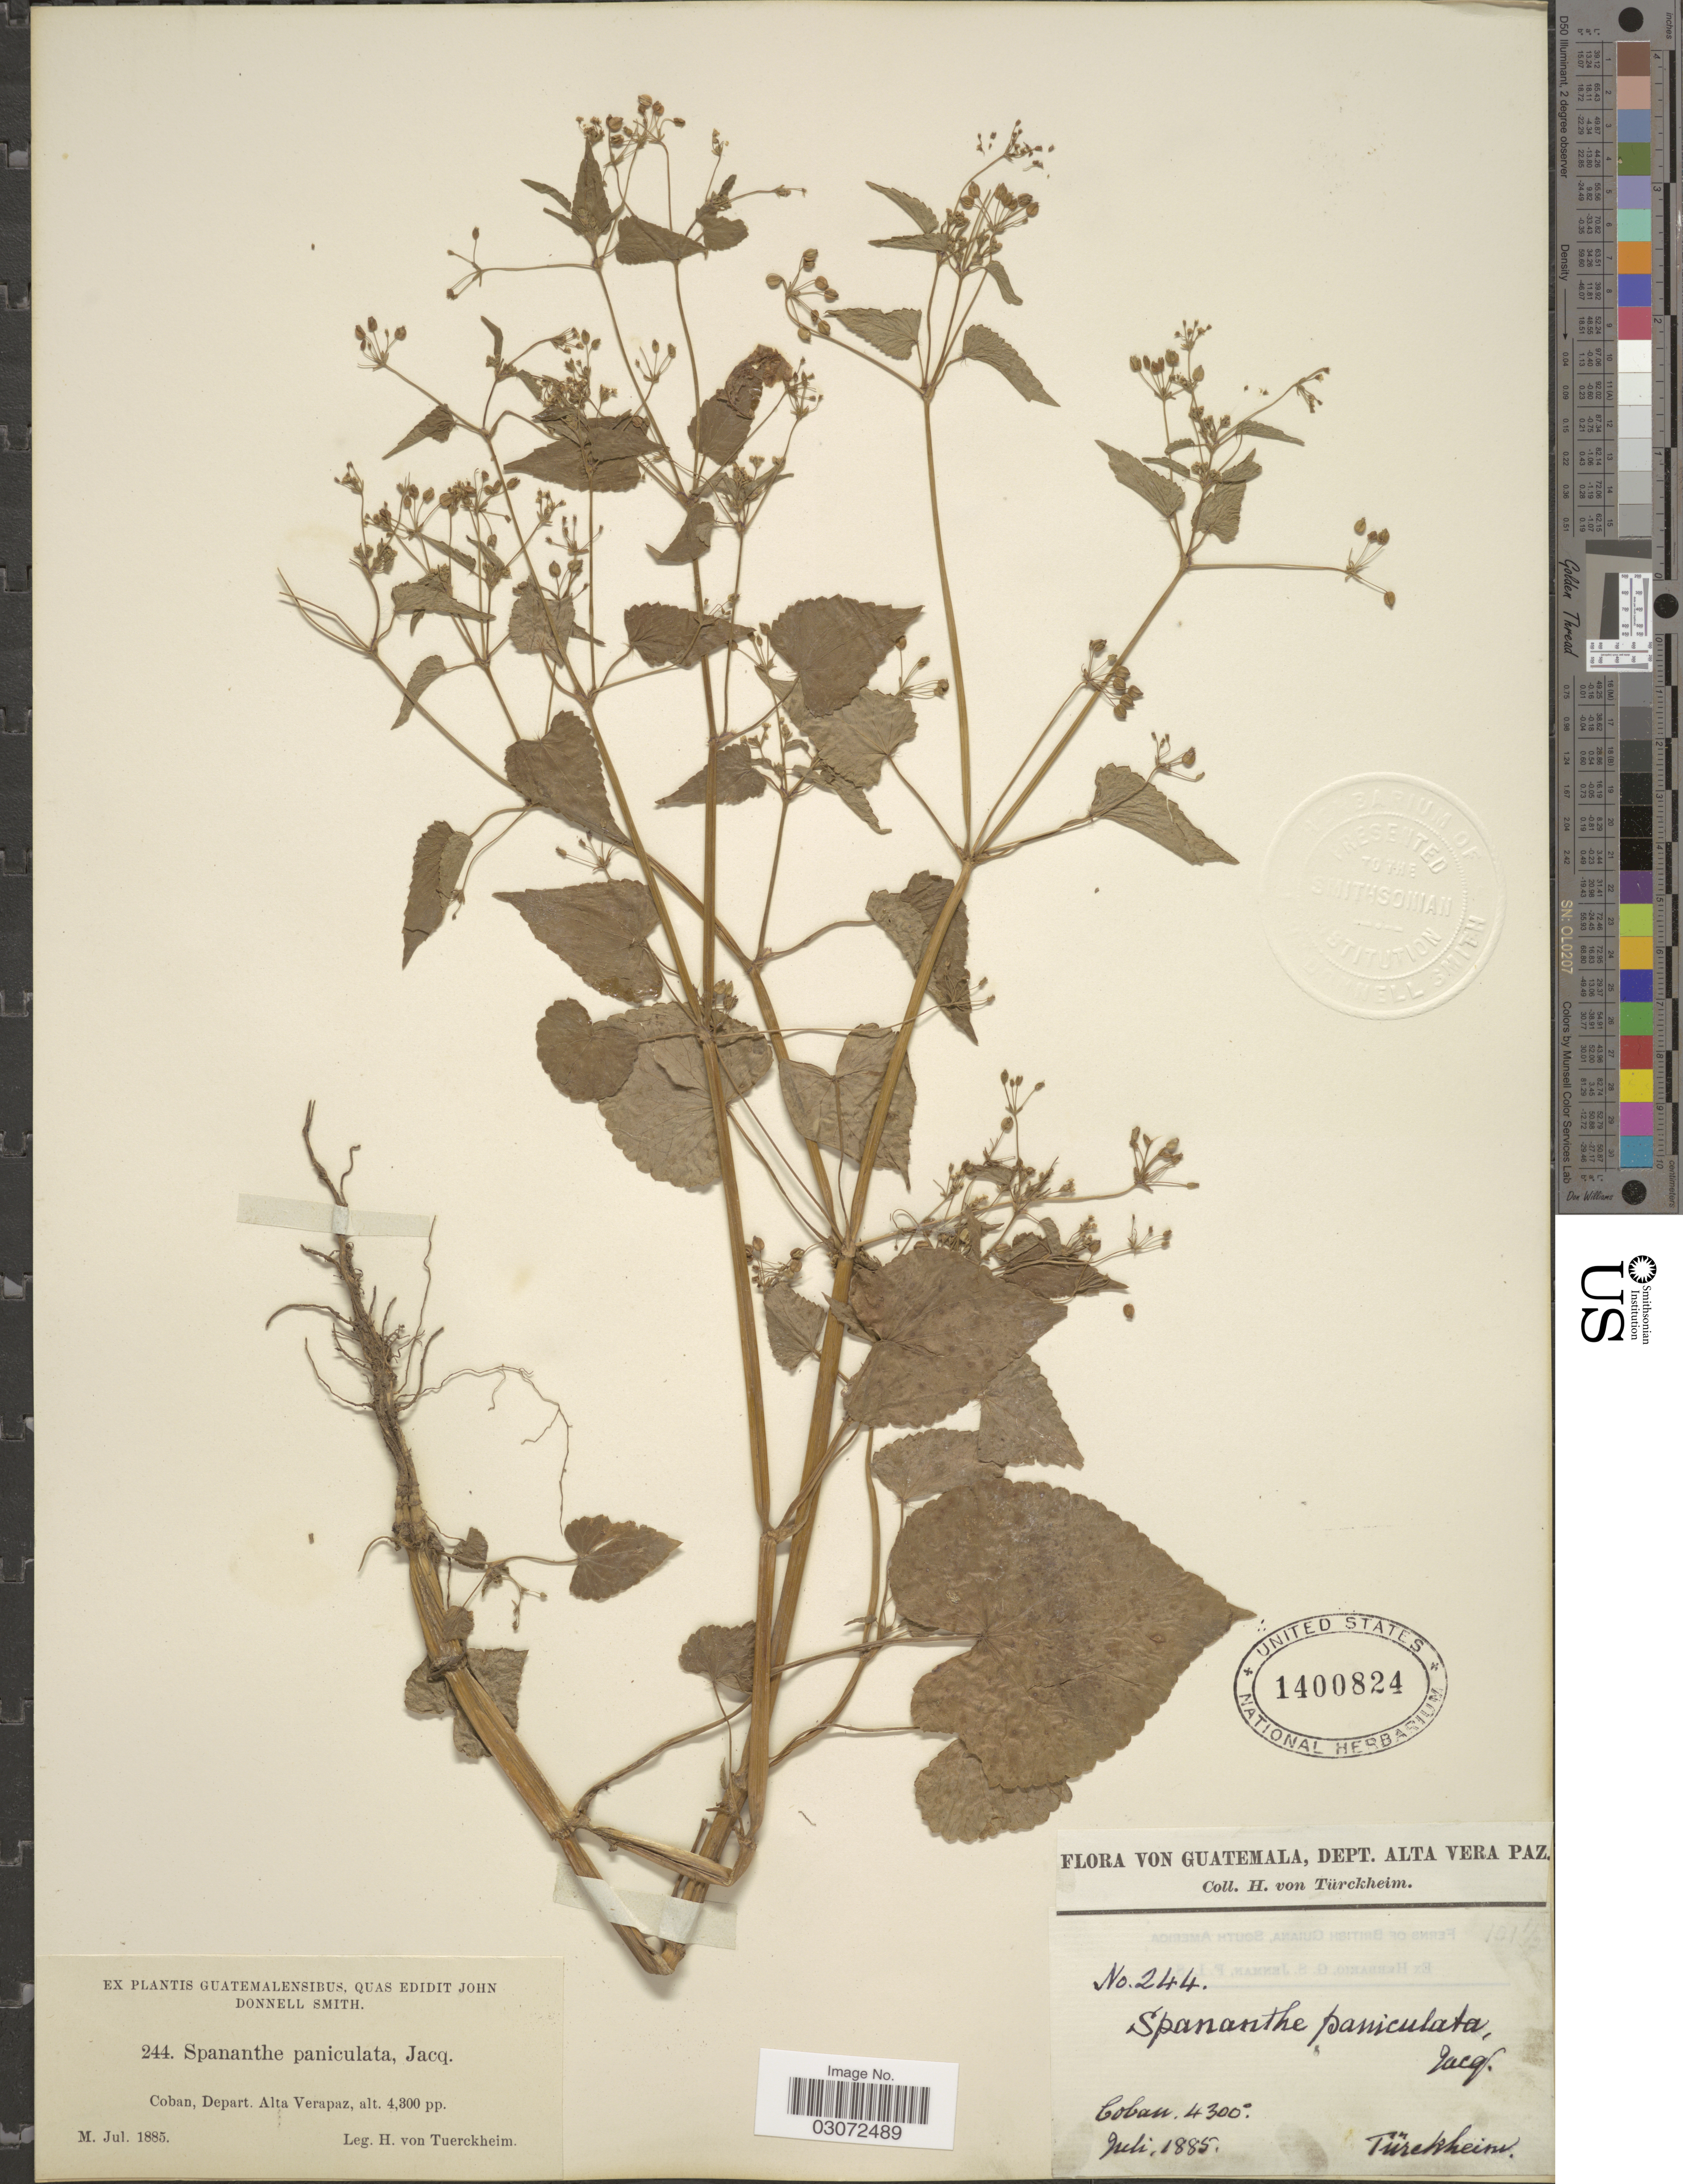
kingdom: Plantae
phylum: Tracheophyta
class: Magnoliopsida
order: Apiales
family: Apiaceae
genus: Spananthe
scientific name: Spananthe paniculata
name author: Jacq.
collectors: H. von Türckheim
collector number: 244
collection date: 1885-07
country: Guatemala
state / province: Alta Verapaz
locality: Coban, Depart. Alta Verapaz.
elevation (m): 1311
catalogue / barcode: US 1400824